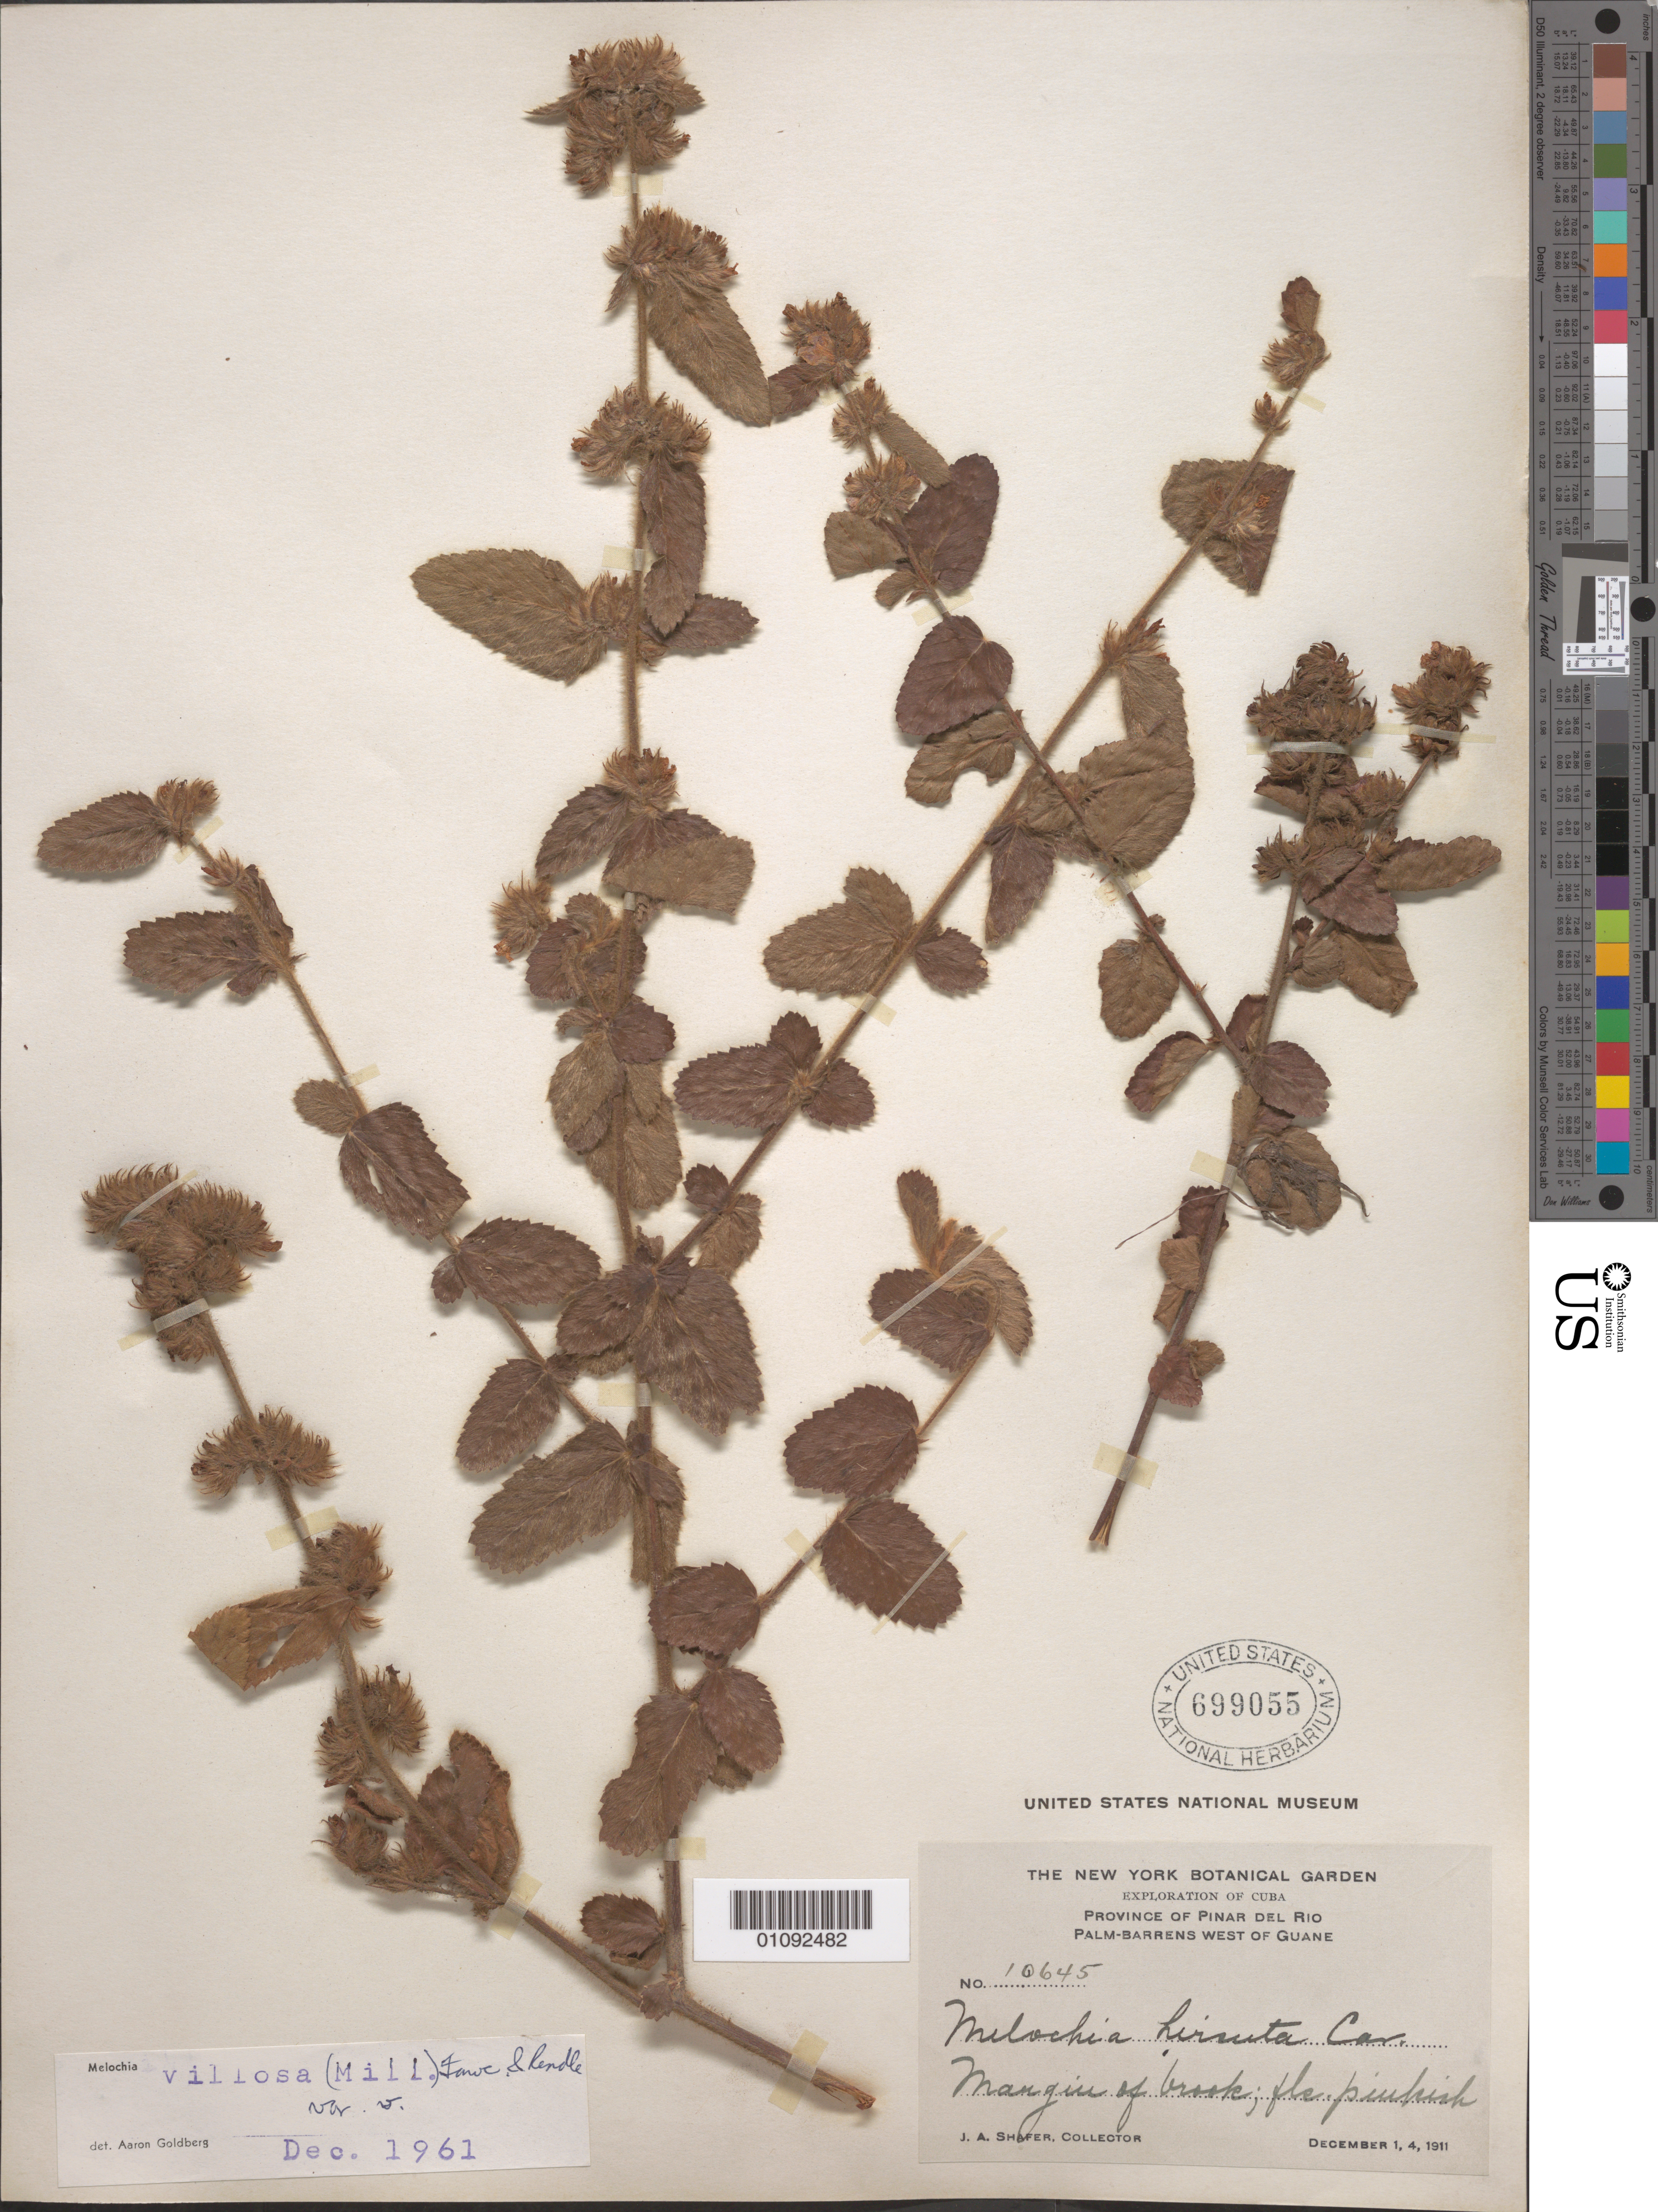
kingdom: Plantae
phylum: Tracheophyta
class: Magnoliopsida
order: Malvales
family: Malvaceae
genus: Melochia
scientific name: Melochia spicata var. spicata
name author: (L.) Fryxell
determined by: Dorr, L. J., (BOT), Smithsonian Institution - National Museum of Natural History (UNITED STATES)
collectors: J. A. Shafer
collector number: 10645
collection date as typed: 01 Dec 1911 and 04 Dec 1911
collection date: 1911-12-01,1911-12-04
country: Cuba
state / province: Pinar del Río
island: Cuba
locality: Palm-Barrens W of Guane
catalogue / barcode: US 699055